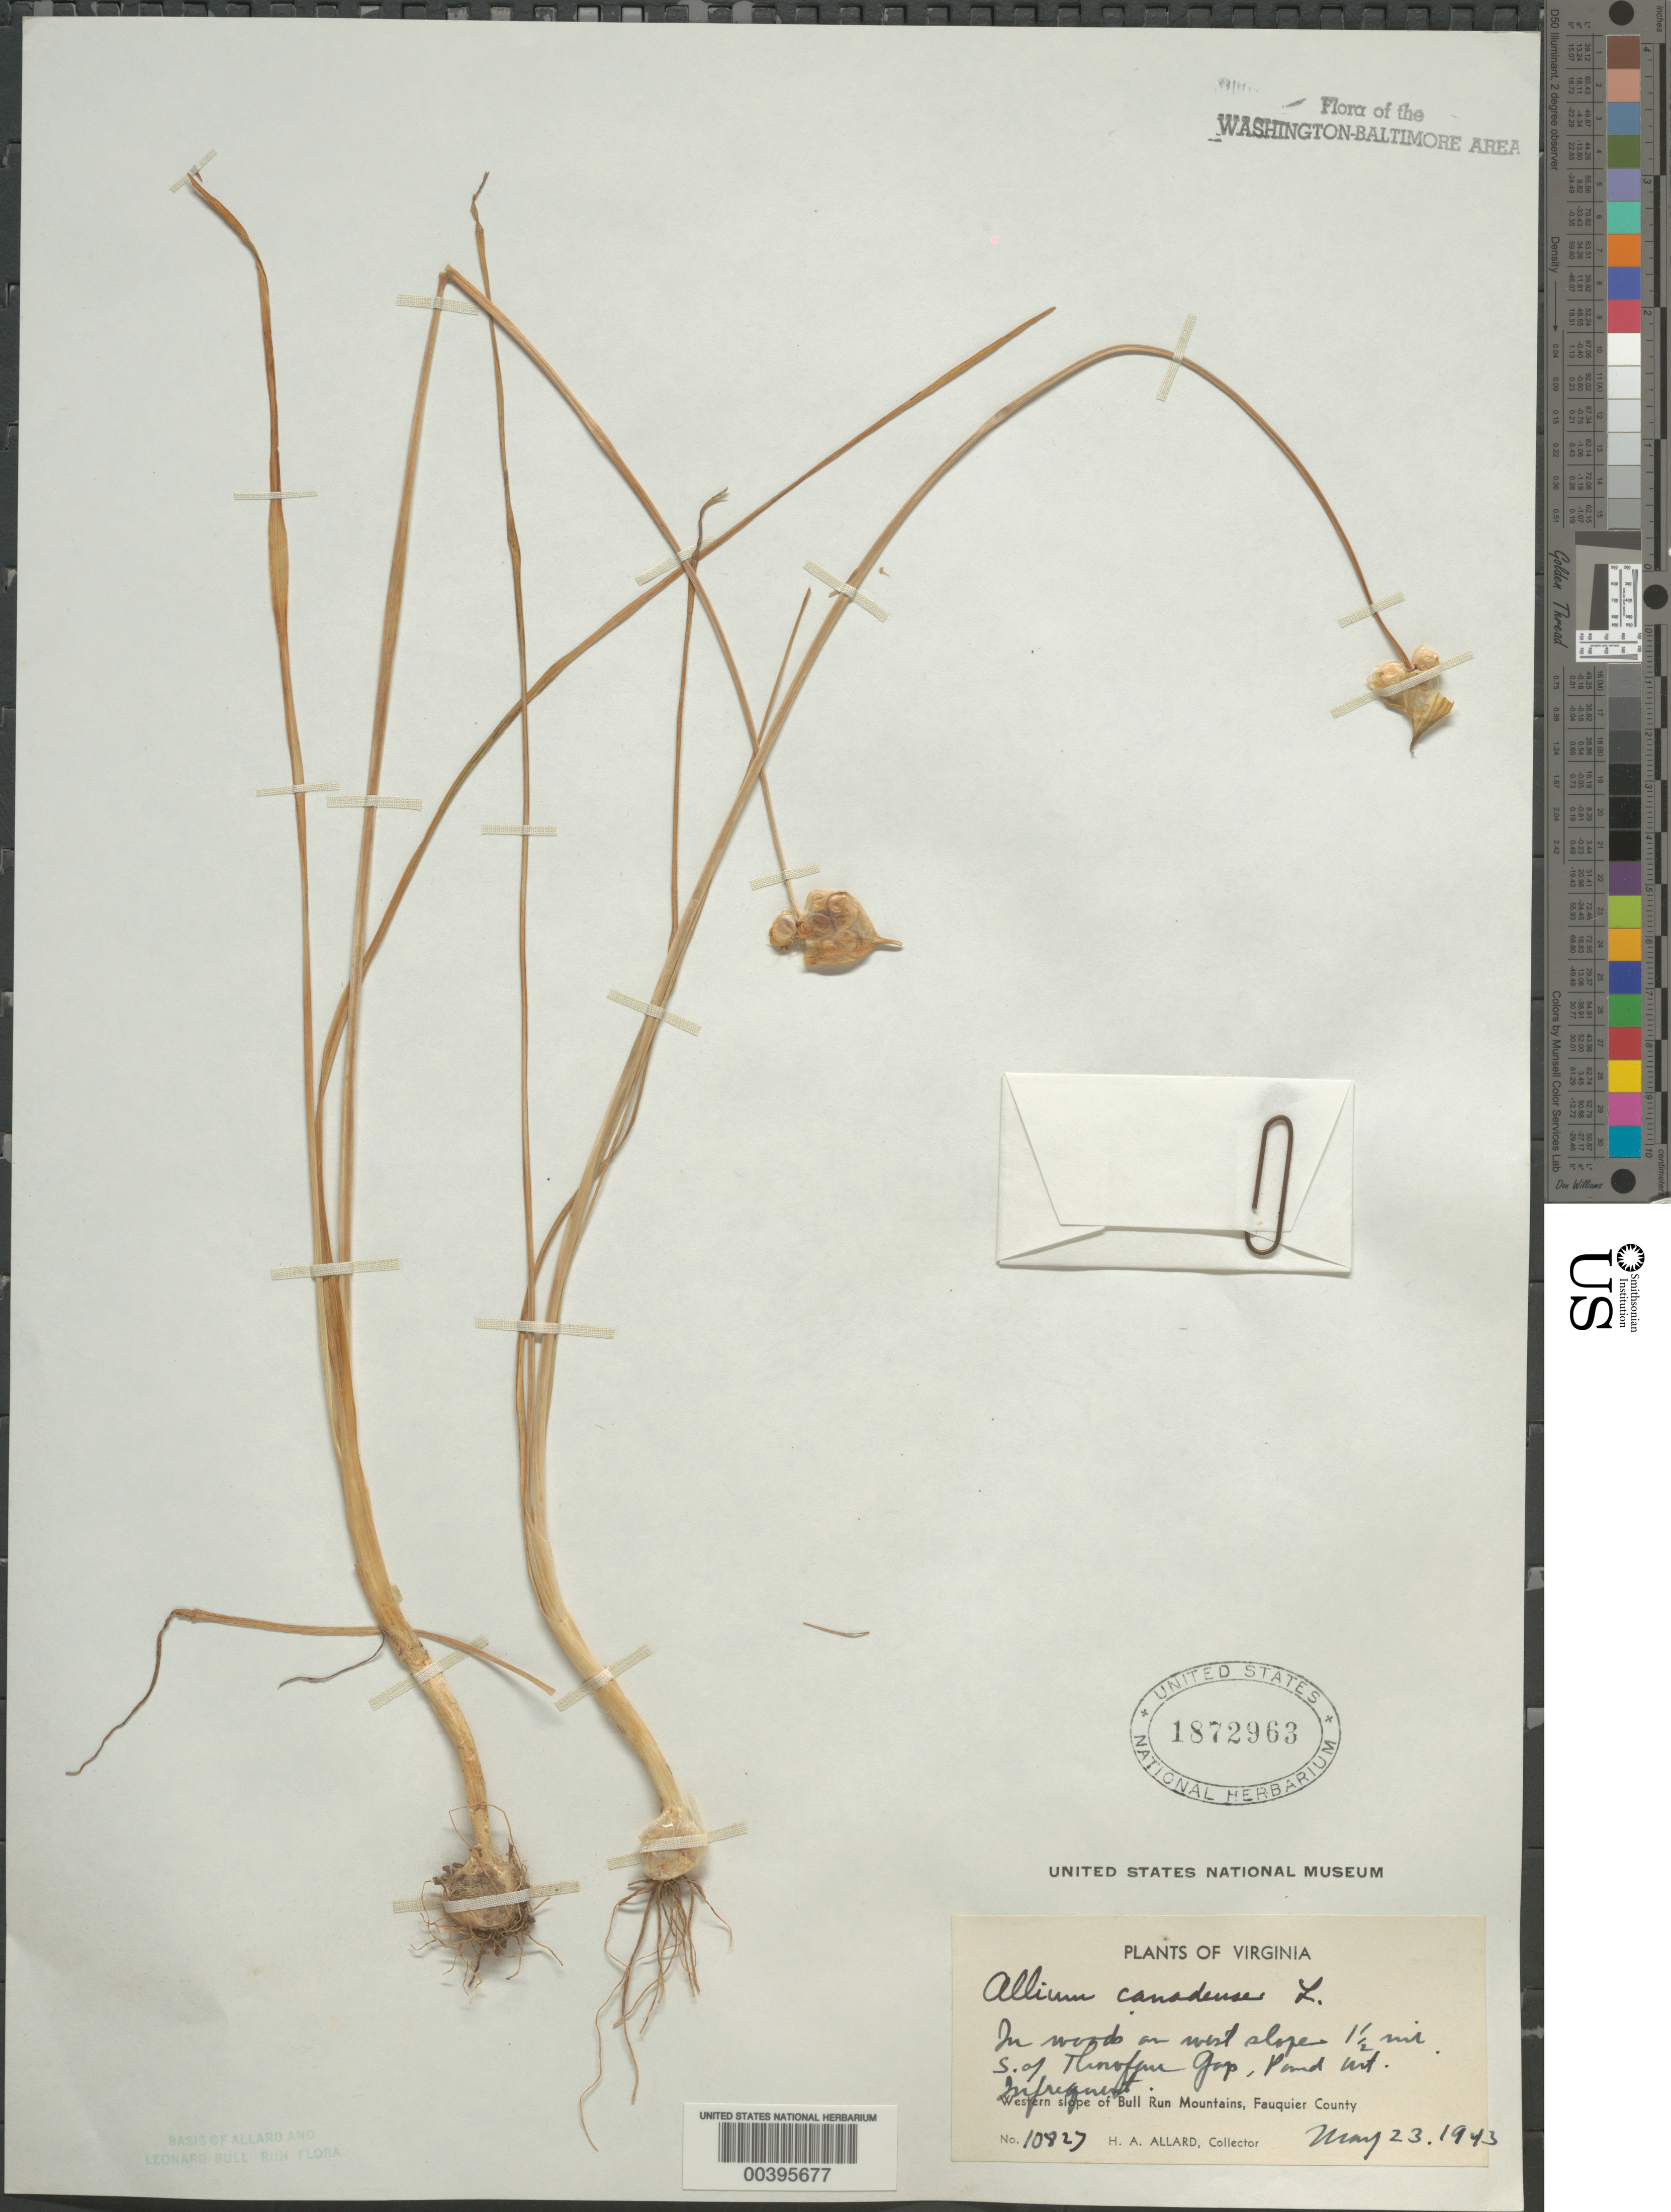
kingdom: Plantae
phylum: Tracheophyta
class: Liliopsida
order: Asparagales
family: Amaryllidaceae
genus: Allium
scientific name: Allium canadense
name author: L.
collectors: H. A. Allard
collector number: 10827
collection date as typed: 23 May 1943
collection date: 1943-05-23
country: United States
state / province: Virginia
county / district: Fauquier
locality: South of Thorofare Gap, western slope of Bull Run Mountains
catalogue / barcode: US 1872963